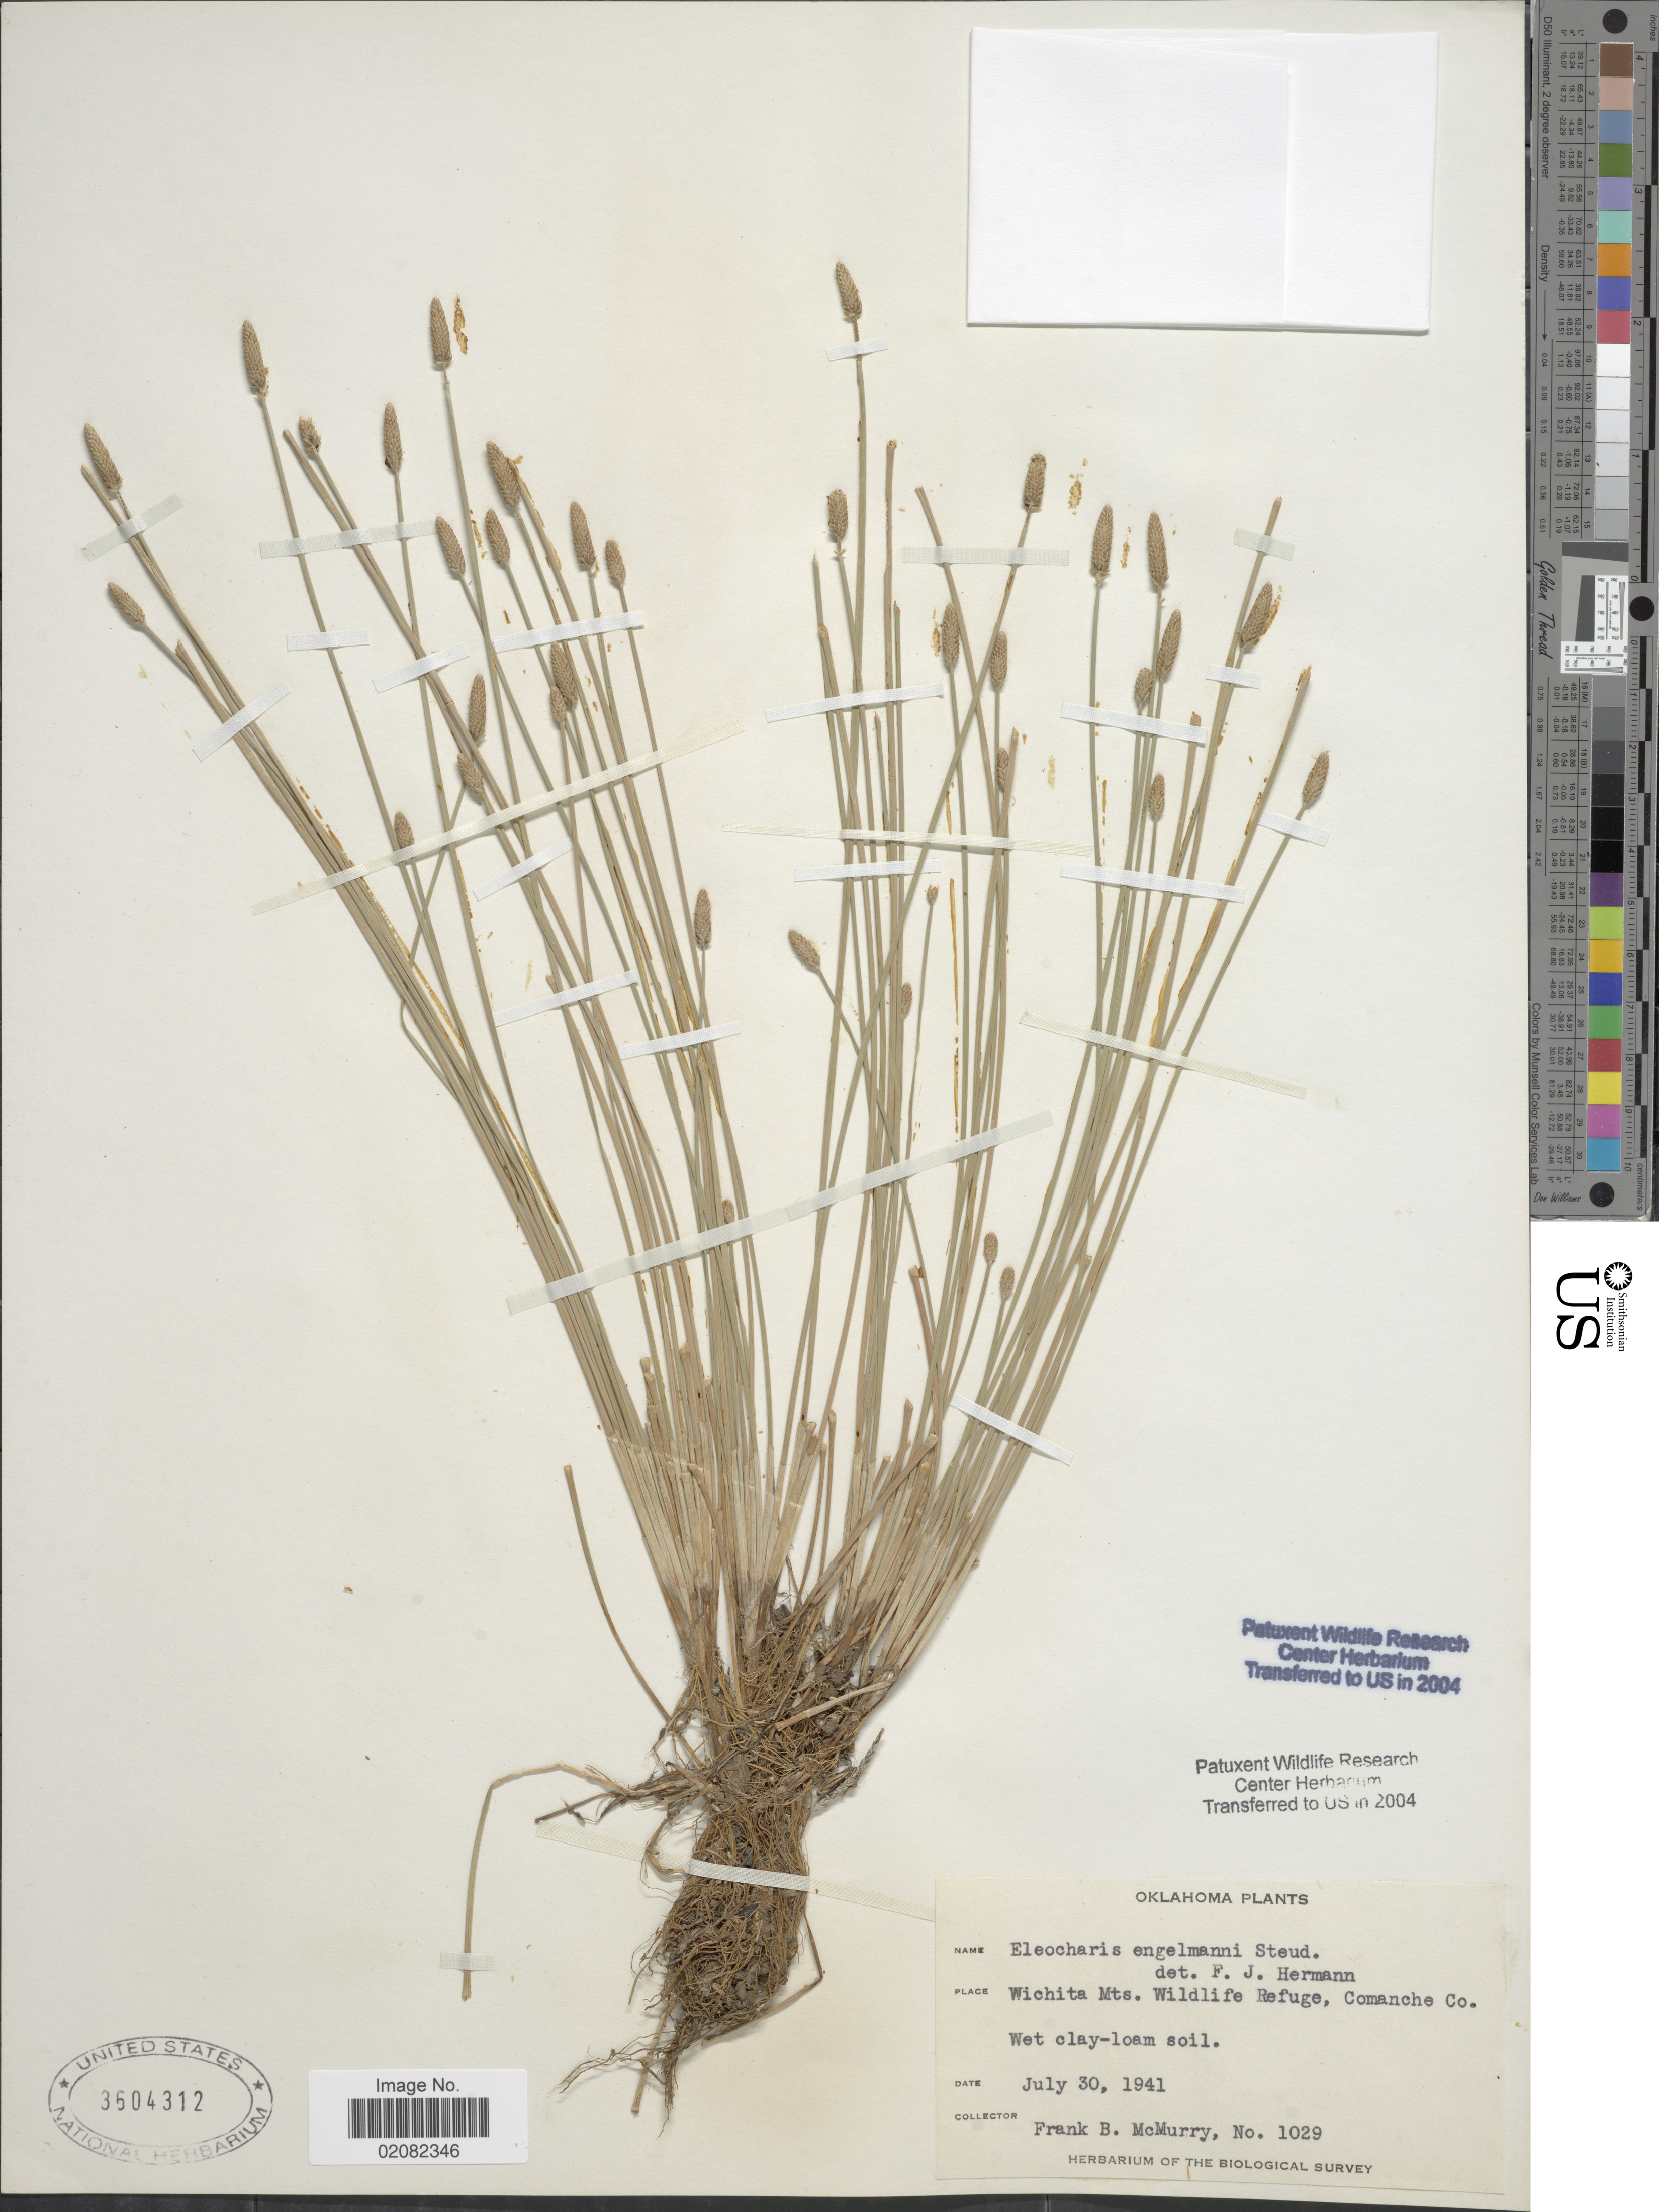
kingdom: Plantae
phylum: Tracheophyta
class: Liliopsida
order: Poales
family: Cyperaceae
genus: Eleocharis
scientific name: Eleocharis engelmannii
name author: Steud.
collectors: F. B. McMurry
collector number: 1029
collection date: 1941-07-30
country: United States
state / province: Oklahoma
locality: Wichita Mts., Wildlife Refuge, Comanche Co.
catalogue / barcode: US 3604312